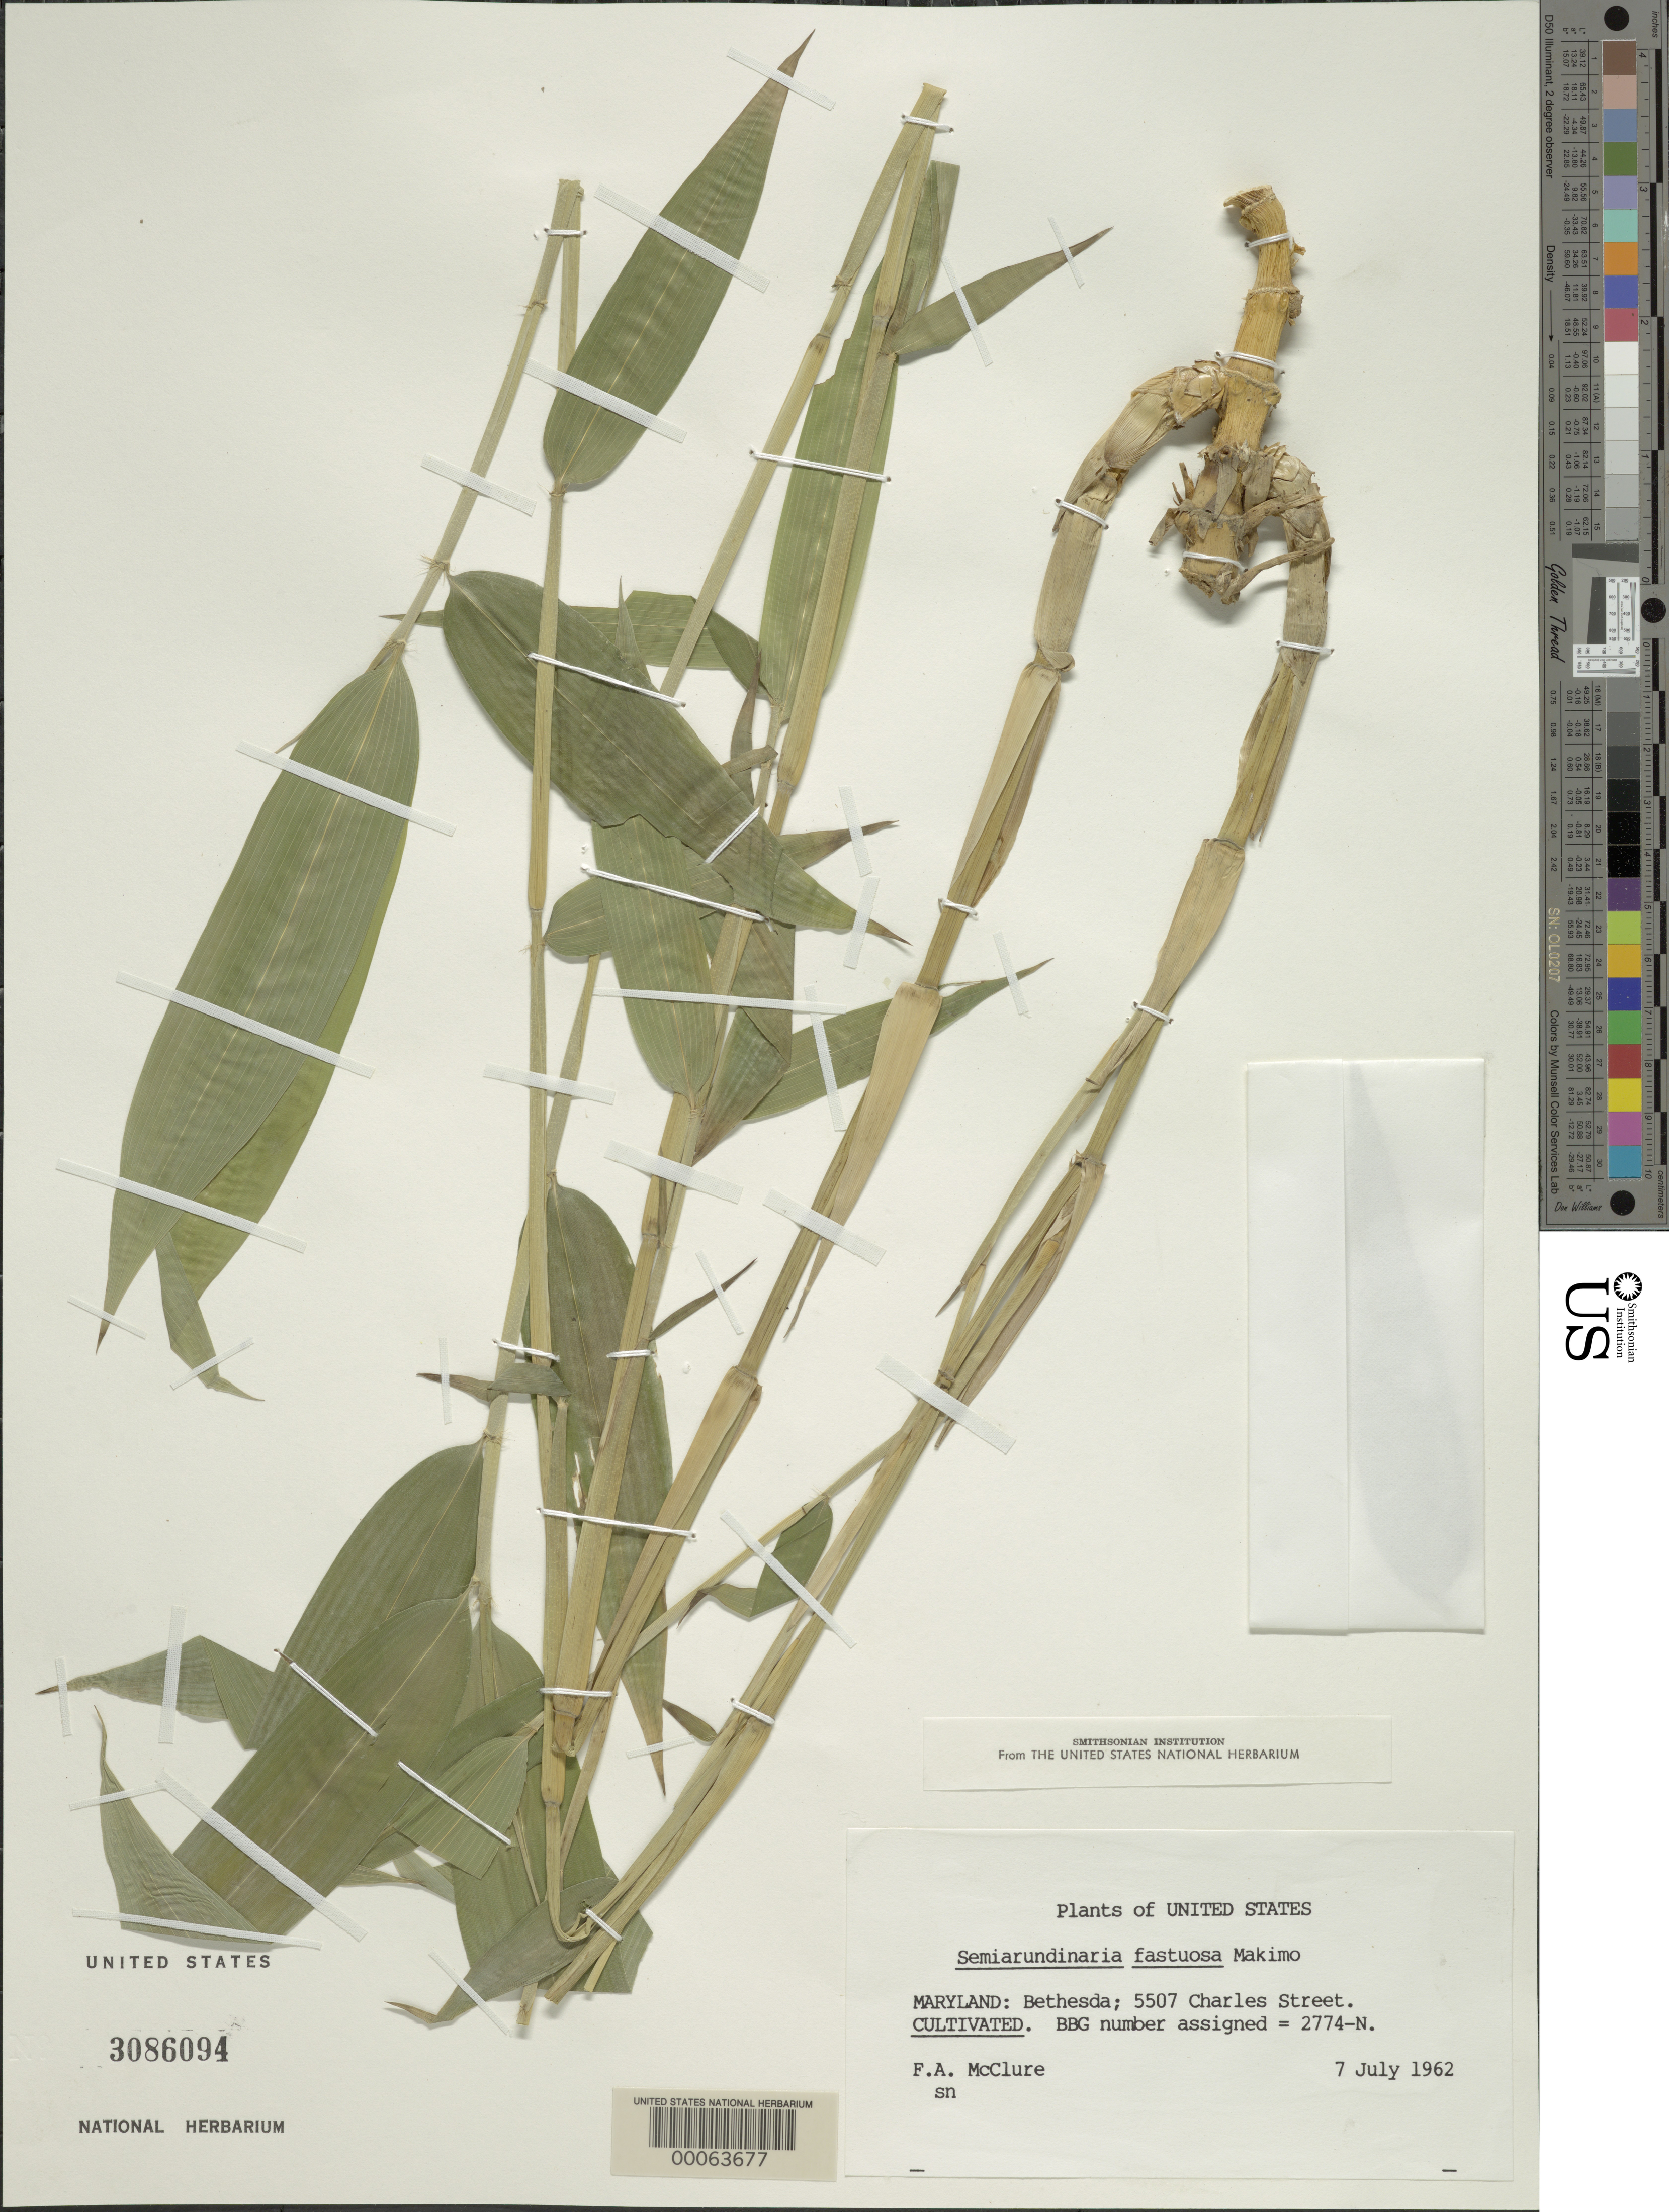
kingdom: Plantae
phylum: Tracheophyta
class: Liliopsida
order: Poales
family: Poaceae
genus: Semiarundinaria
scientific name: Semiarundinaria fastuosa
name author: Makino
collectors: F. A. McClure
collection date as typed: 07 Jul 1962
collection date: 1962-07-07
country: United States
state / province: Maryland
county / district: Montgomery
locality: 5507 Charles Street, Bethesda (McClure's garden)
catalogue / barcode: US 3086094